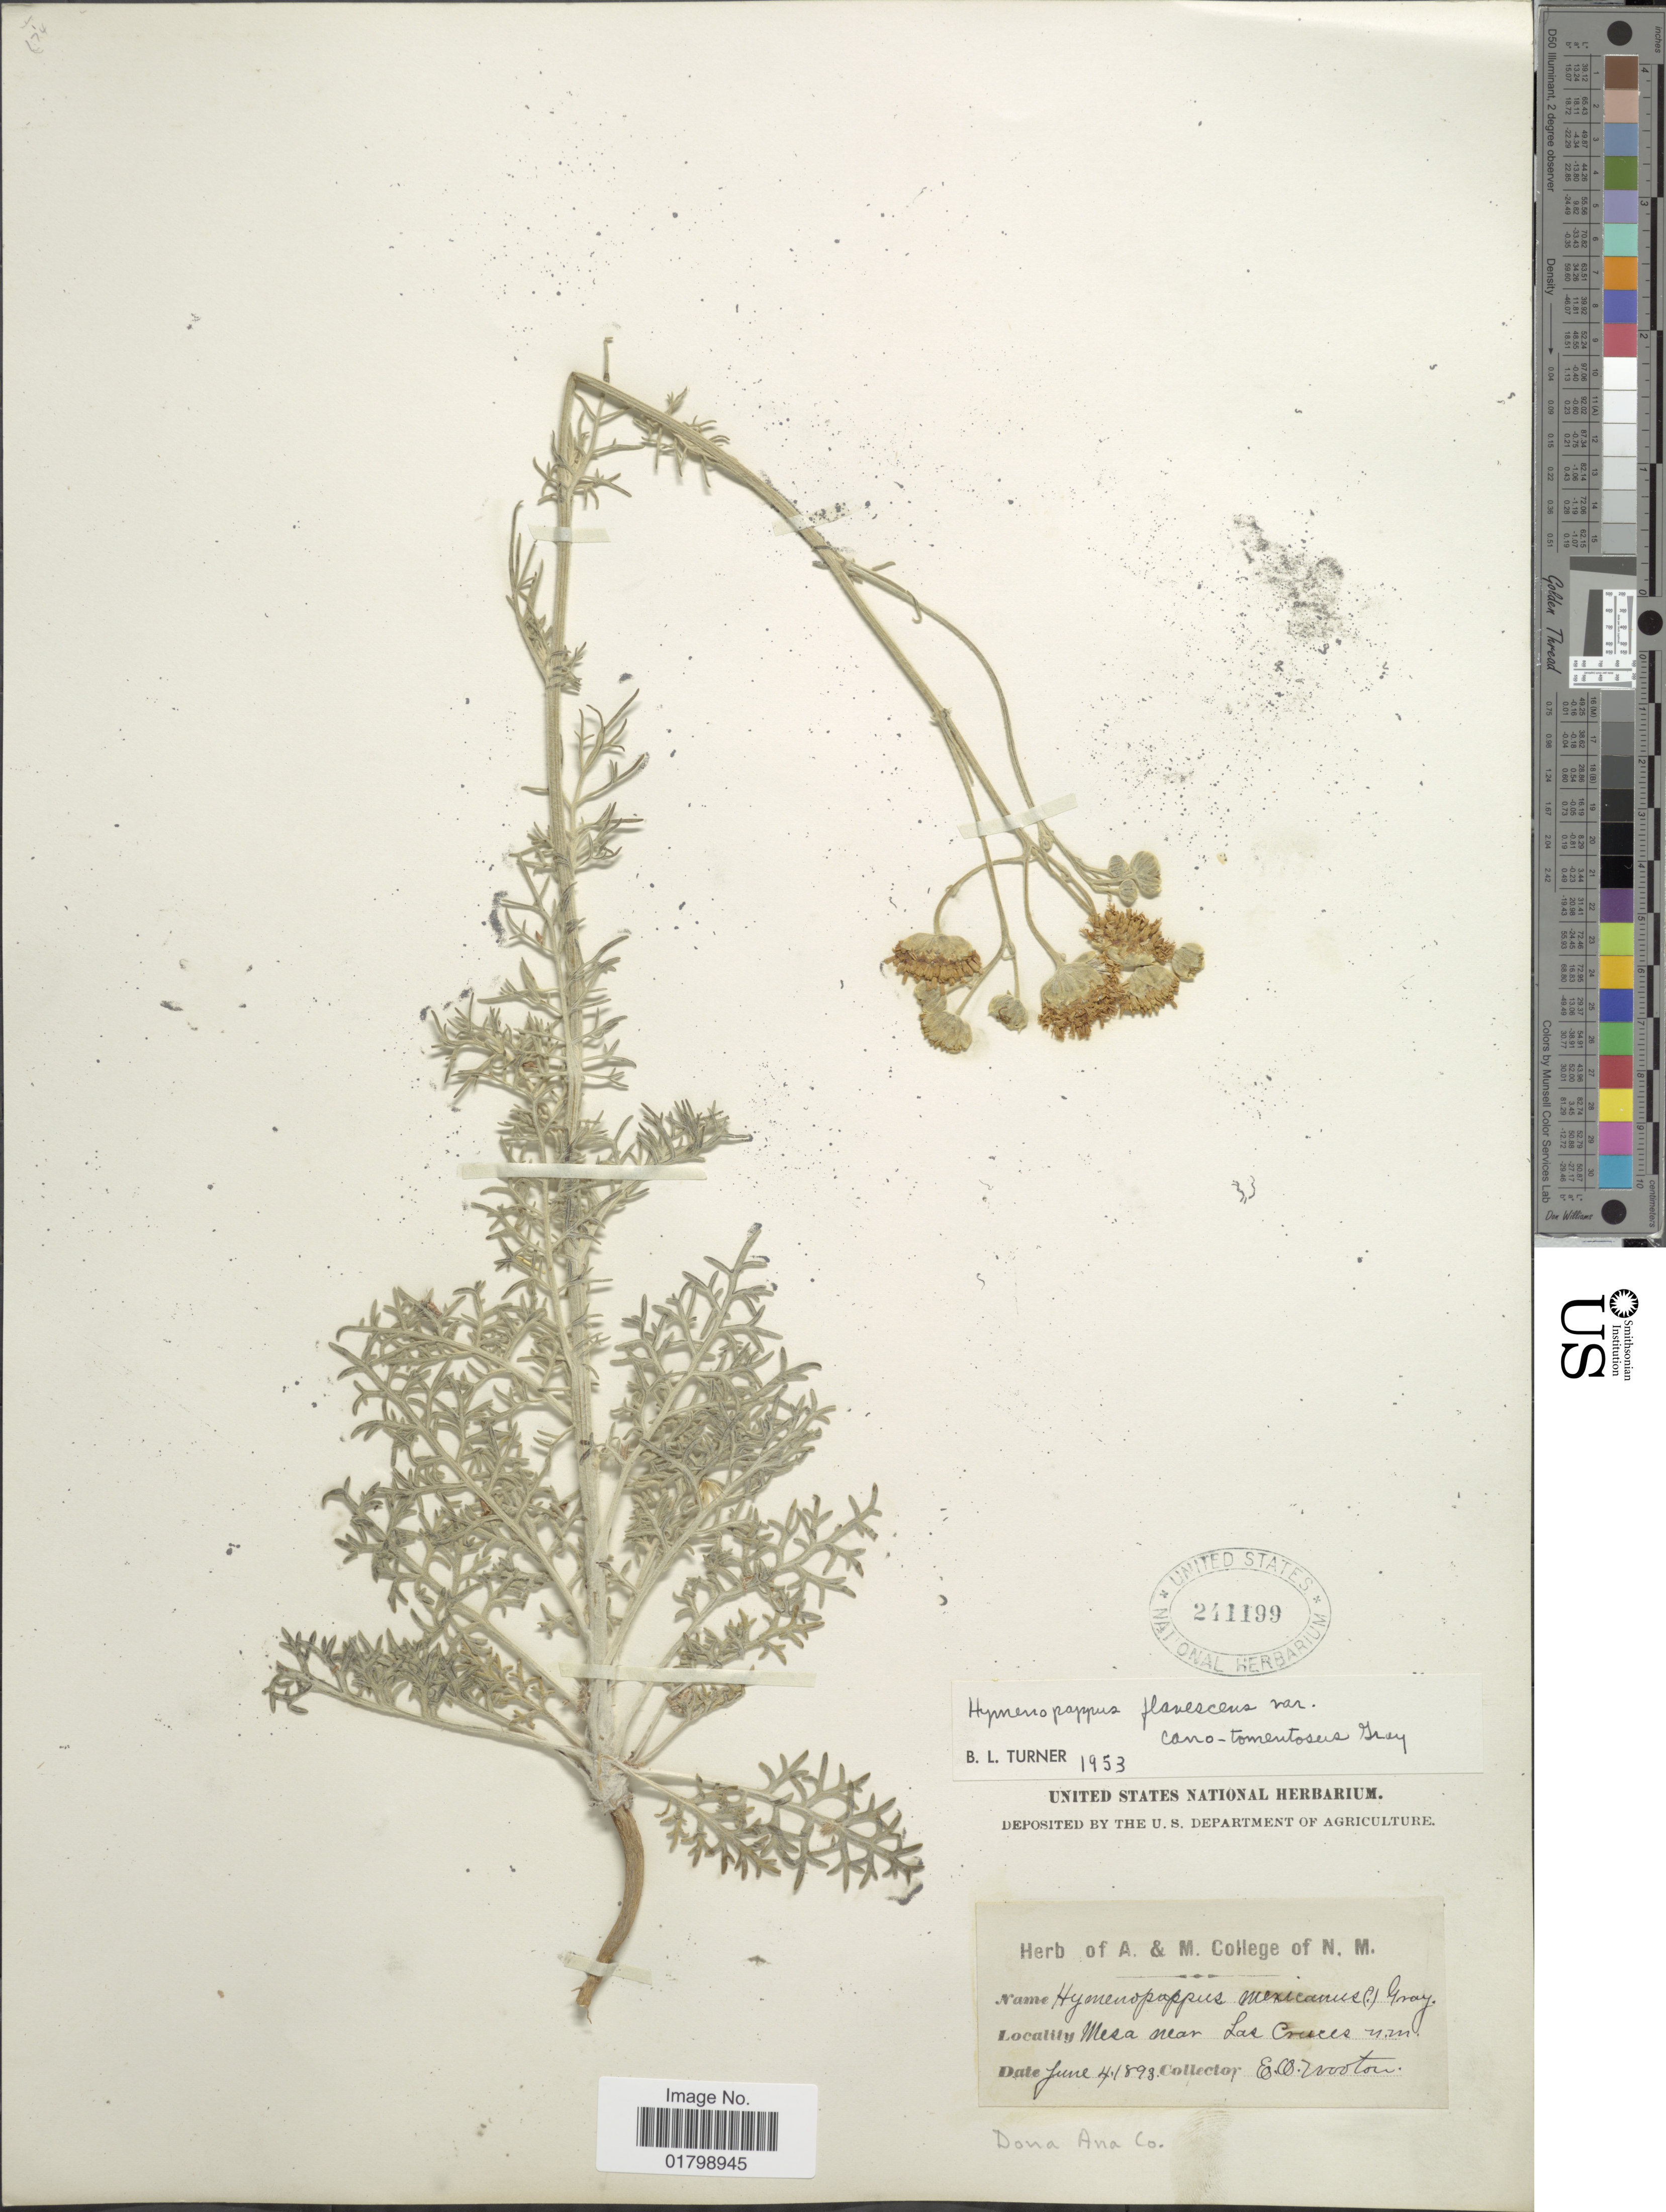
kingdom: Plantae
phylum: Tracheophyta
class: Magnoliopsida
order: Asterales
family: Asteraceae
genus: Hymenopappus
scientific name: Hymenopappus flavescens var. canotomentosus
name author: A. Gray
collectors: E. O. Wooton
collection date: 1893-06-04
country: United States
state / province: New Mexico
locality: Mesa near Las Cruces n.m., Dona Ana Co.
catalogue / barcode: US 241199